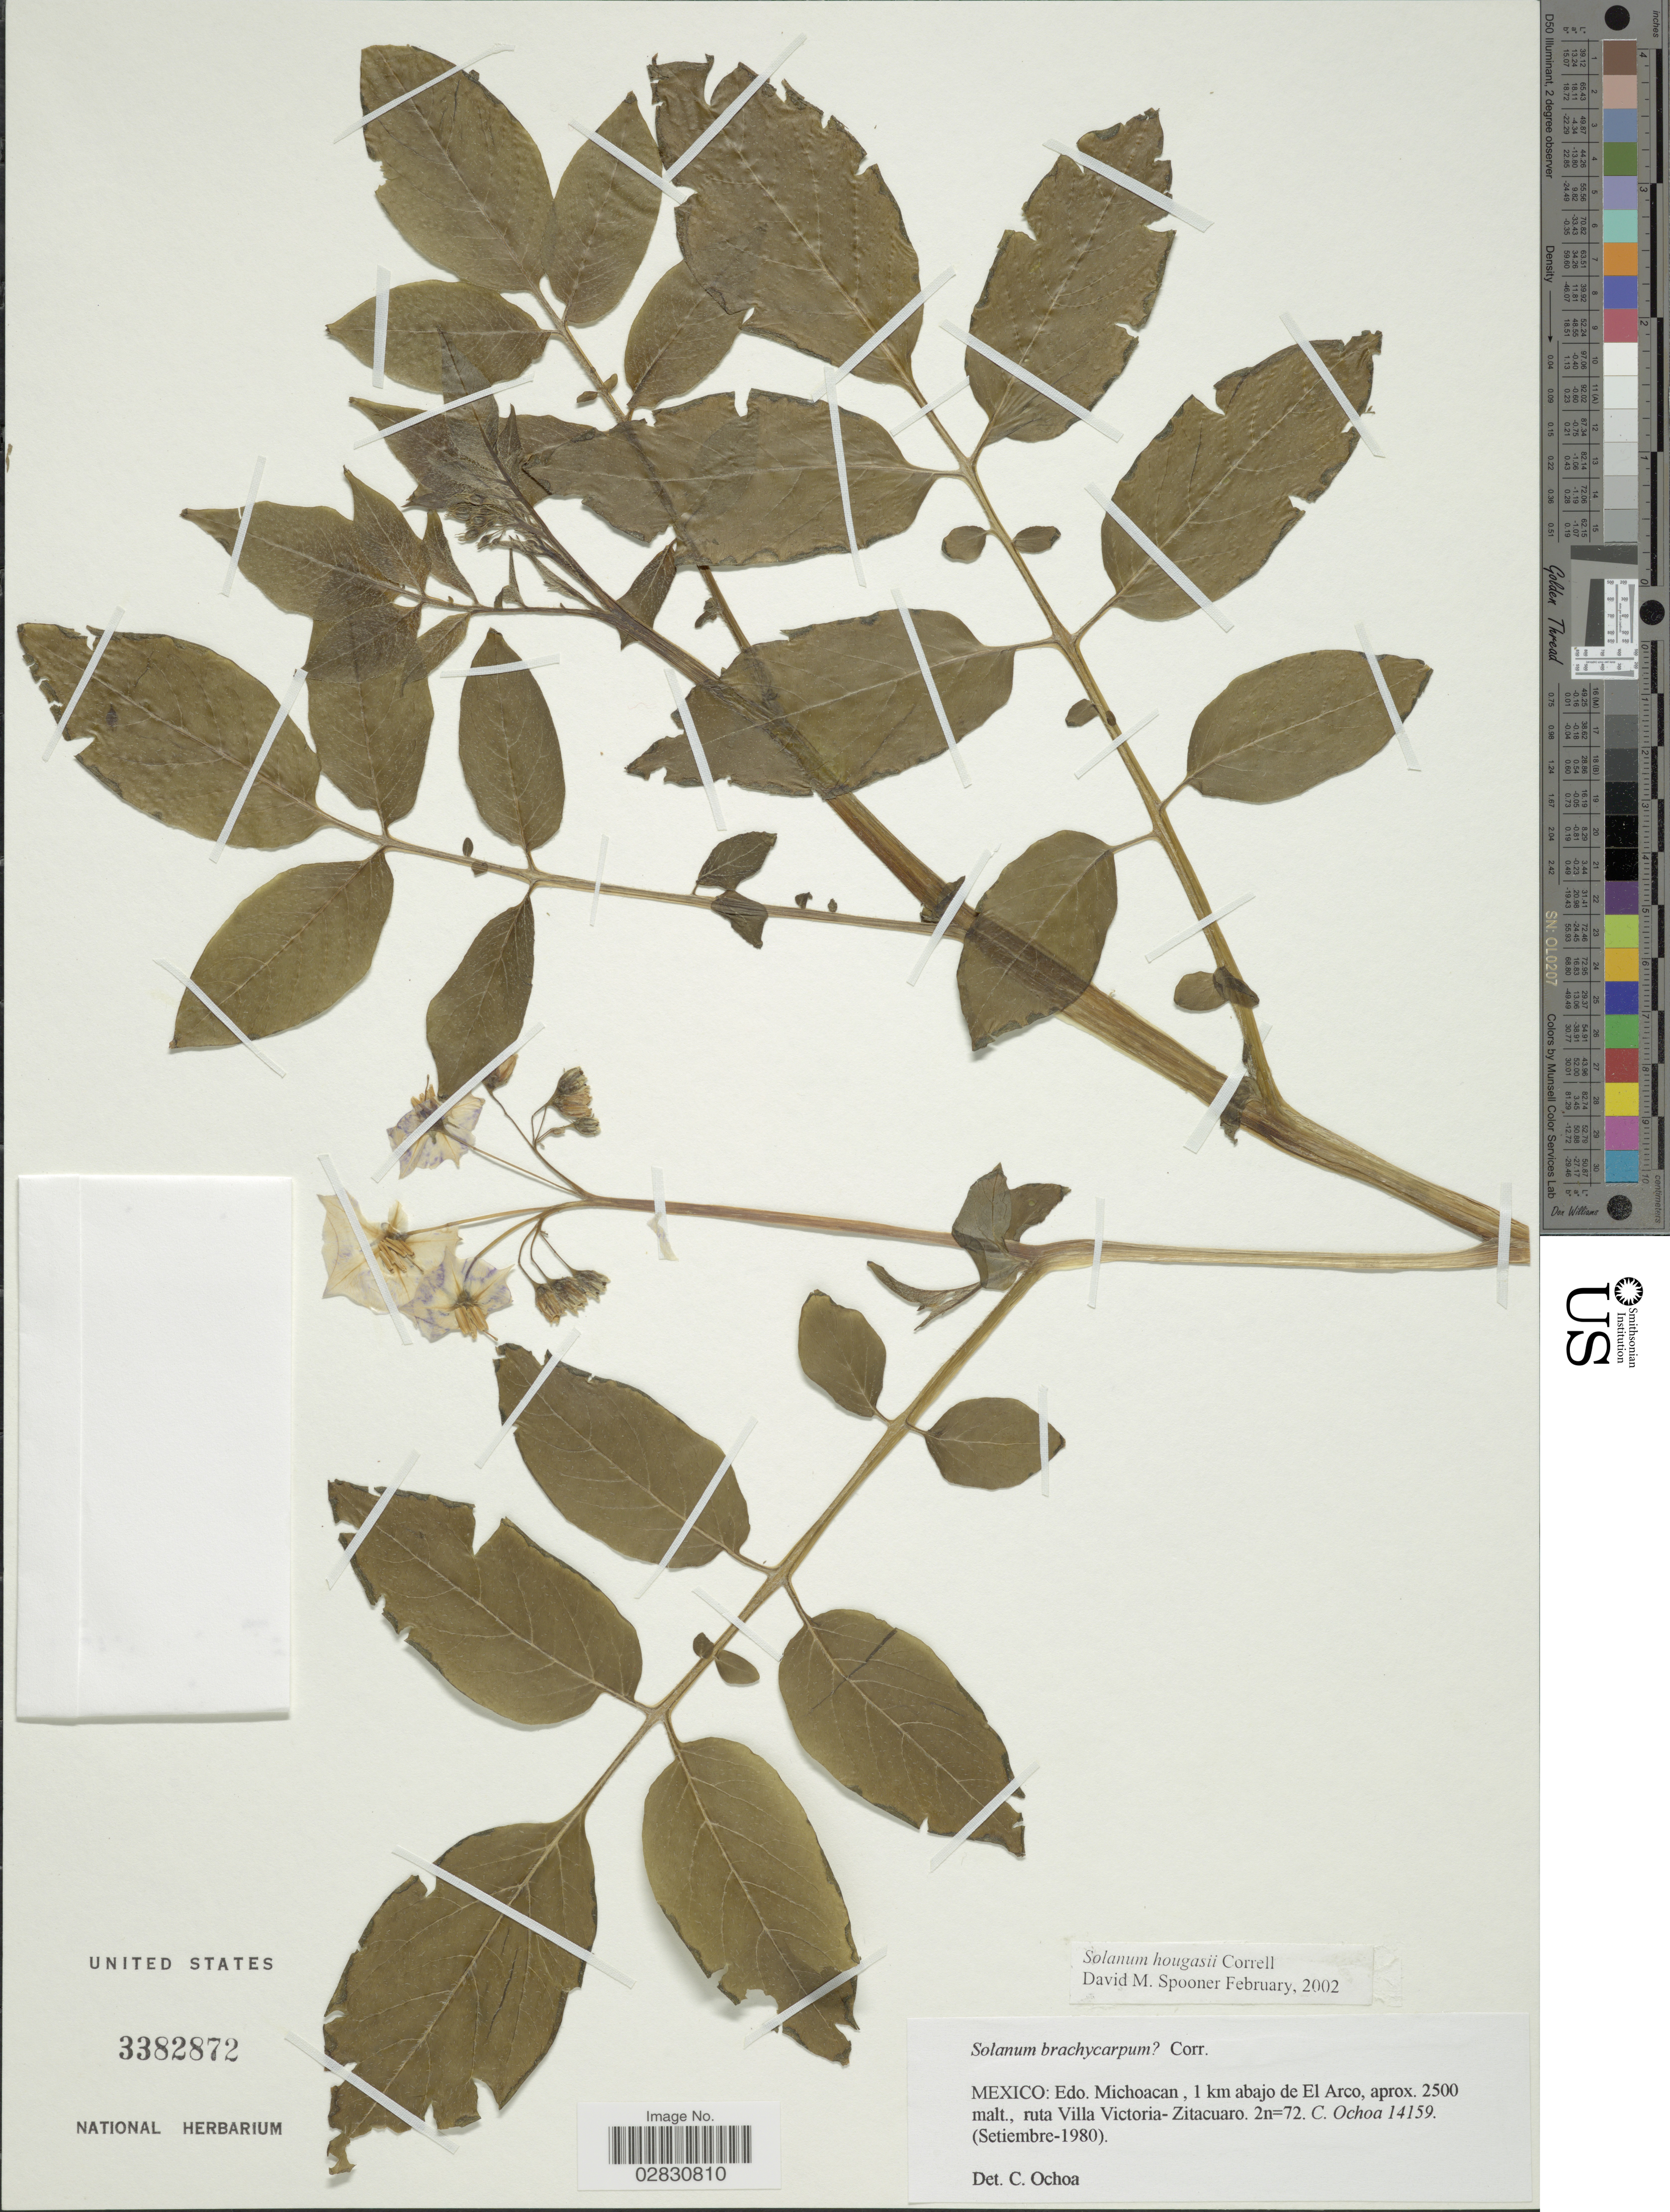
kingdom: Plantae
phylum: Tracheophyta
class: Magnoliopsida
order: Solanales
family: Solanaceae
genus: Solanum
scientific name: Solanum hougasii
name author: Correll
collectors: C. Ochoa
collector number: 14159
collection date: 1980-09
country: Mexico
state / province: Michoacán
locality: Edo. Michoacan, 1 km abajo de El Arco, ruta Villa Victoria-Zitacuaro.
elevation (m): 2500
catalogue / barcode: US 3382872